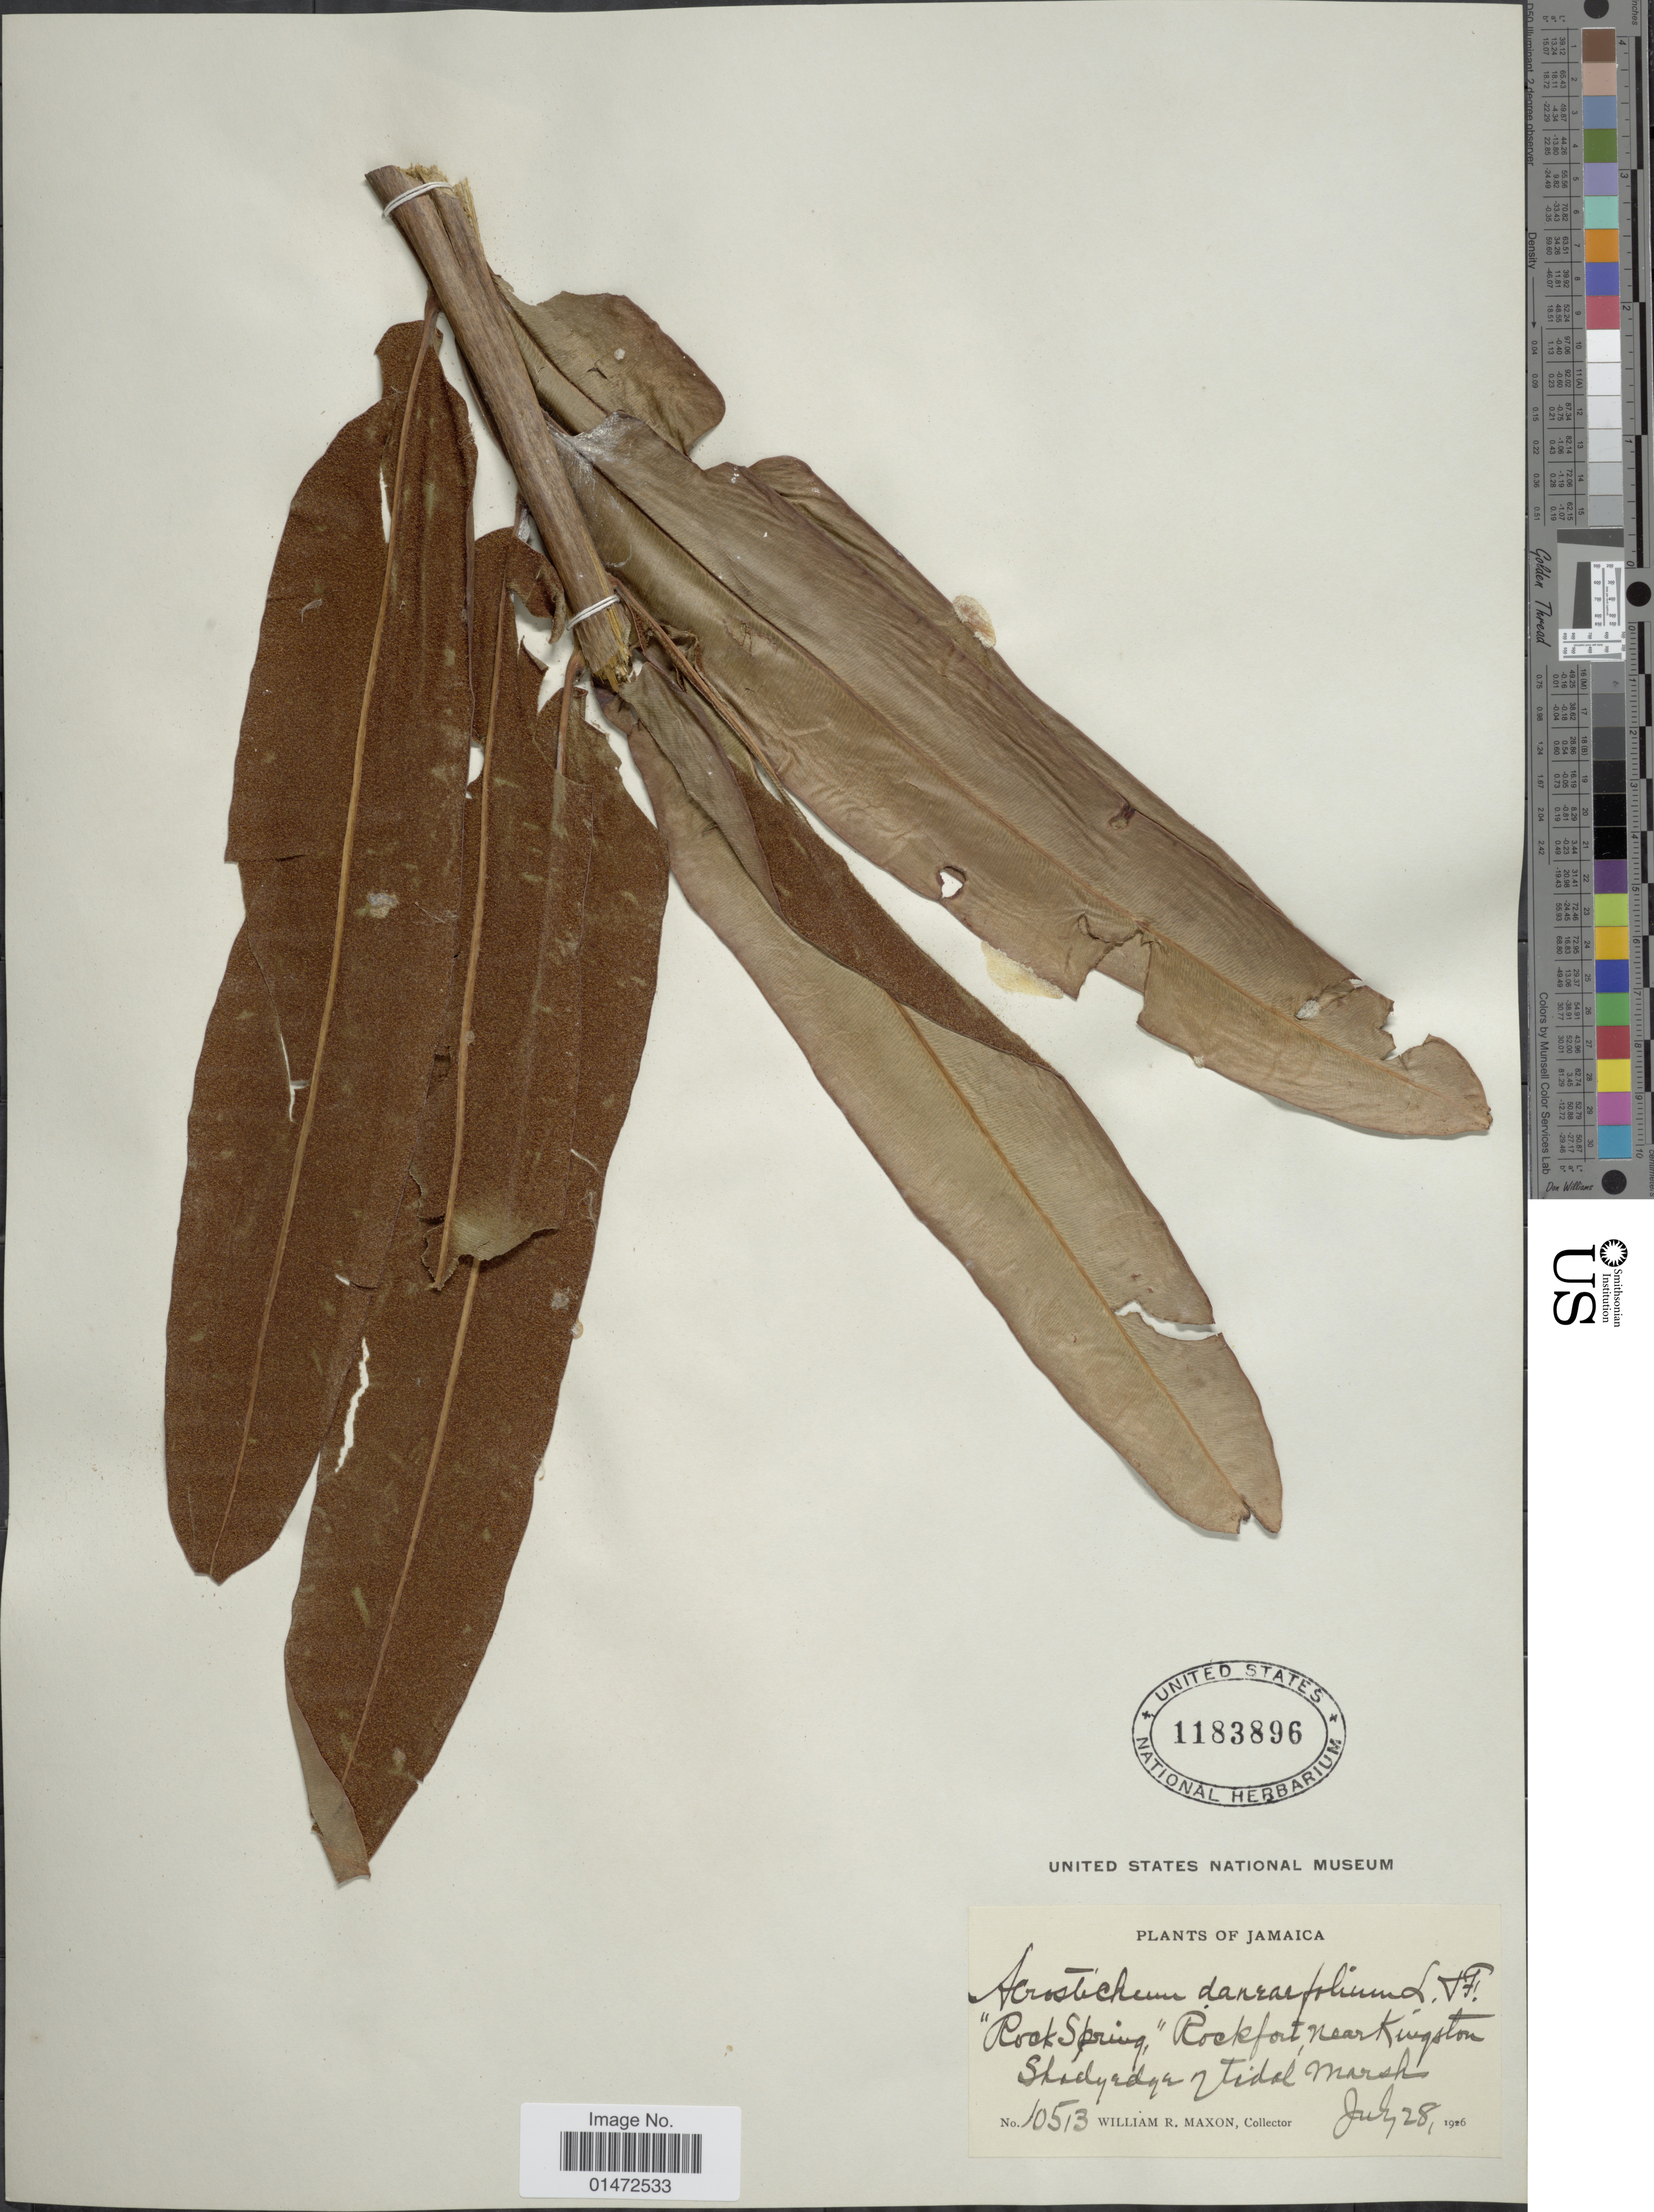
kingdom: Plantae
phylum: Tracheophyta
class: Polypodiopsida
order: Polypodiales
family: Pteridaceae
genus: Acrostichum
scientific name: Acrostichum danaeifolium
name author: Langsd. & Fisch.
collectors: W. R. Maxon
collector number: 10513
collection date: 1926-07-28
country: Jamaica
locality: Rock Spring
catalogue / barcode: US 1183896